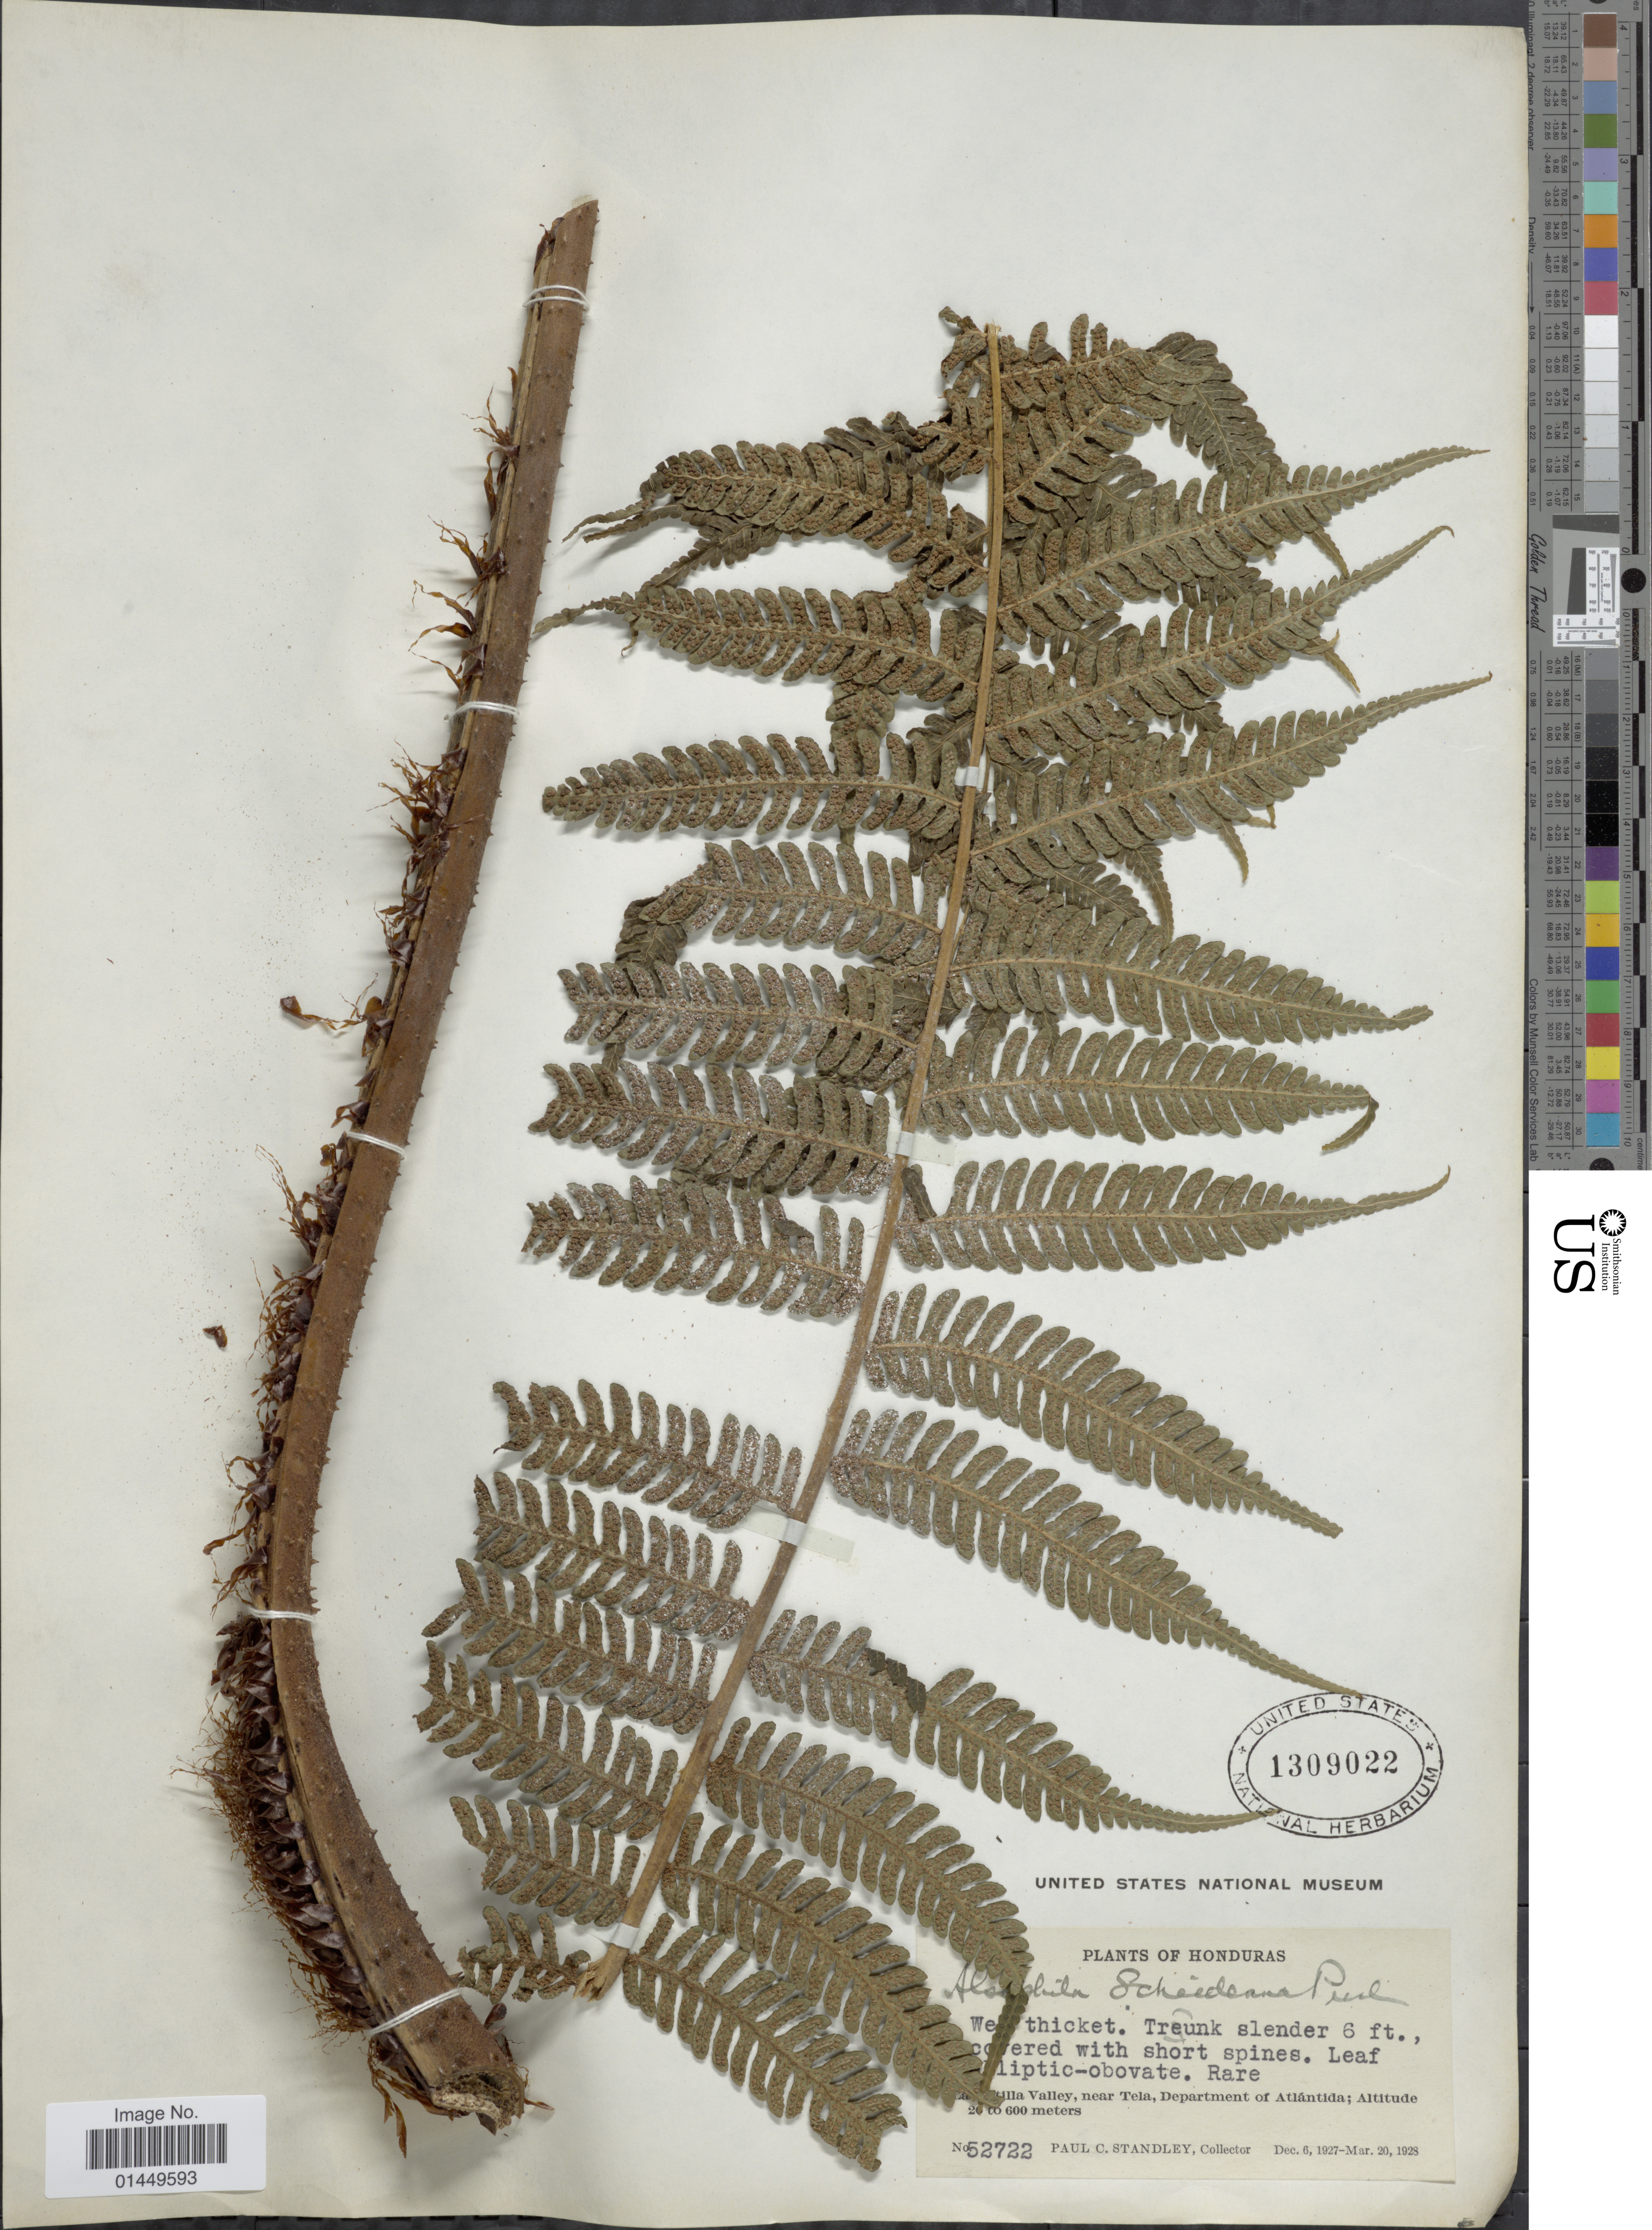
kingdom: Plantae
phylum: Tracheophyta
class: Polypodiopsida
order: Cyatheales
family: Cyatheaceae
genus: Cyathea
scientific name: Cyathea schiedeana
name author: (C. Presl) Domin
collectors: P. C. Standley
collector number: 52722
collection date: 1928-03-20/1928-12-06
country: Honduras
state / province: Atlántida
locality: Lancetilla Valley, near Tela, Department of Atlantida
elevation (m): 20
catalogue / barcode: US 1309022